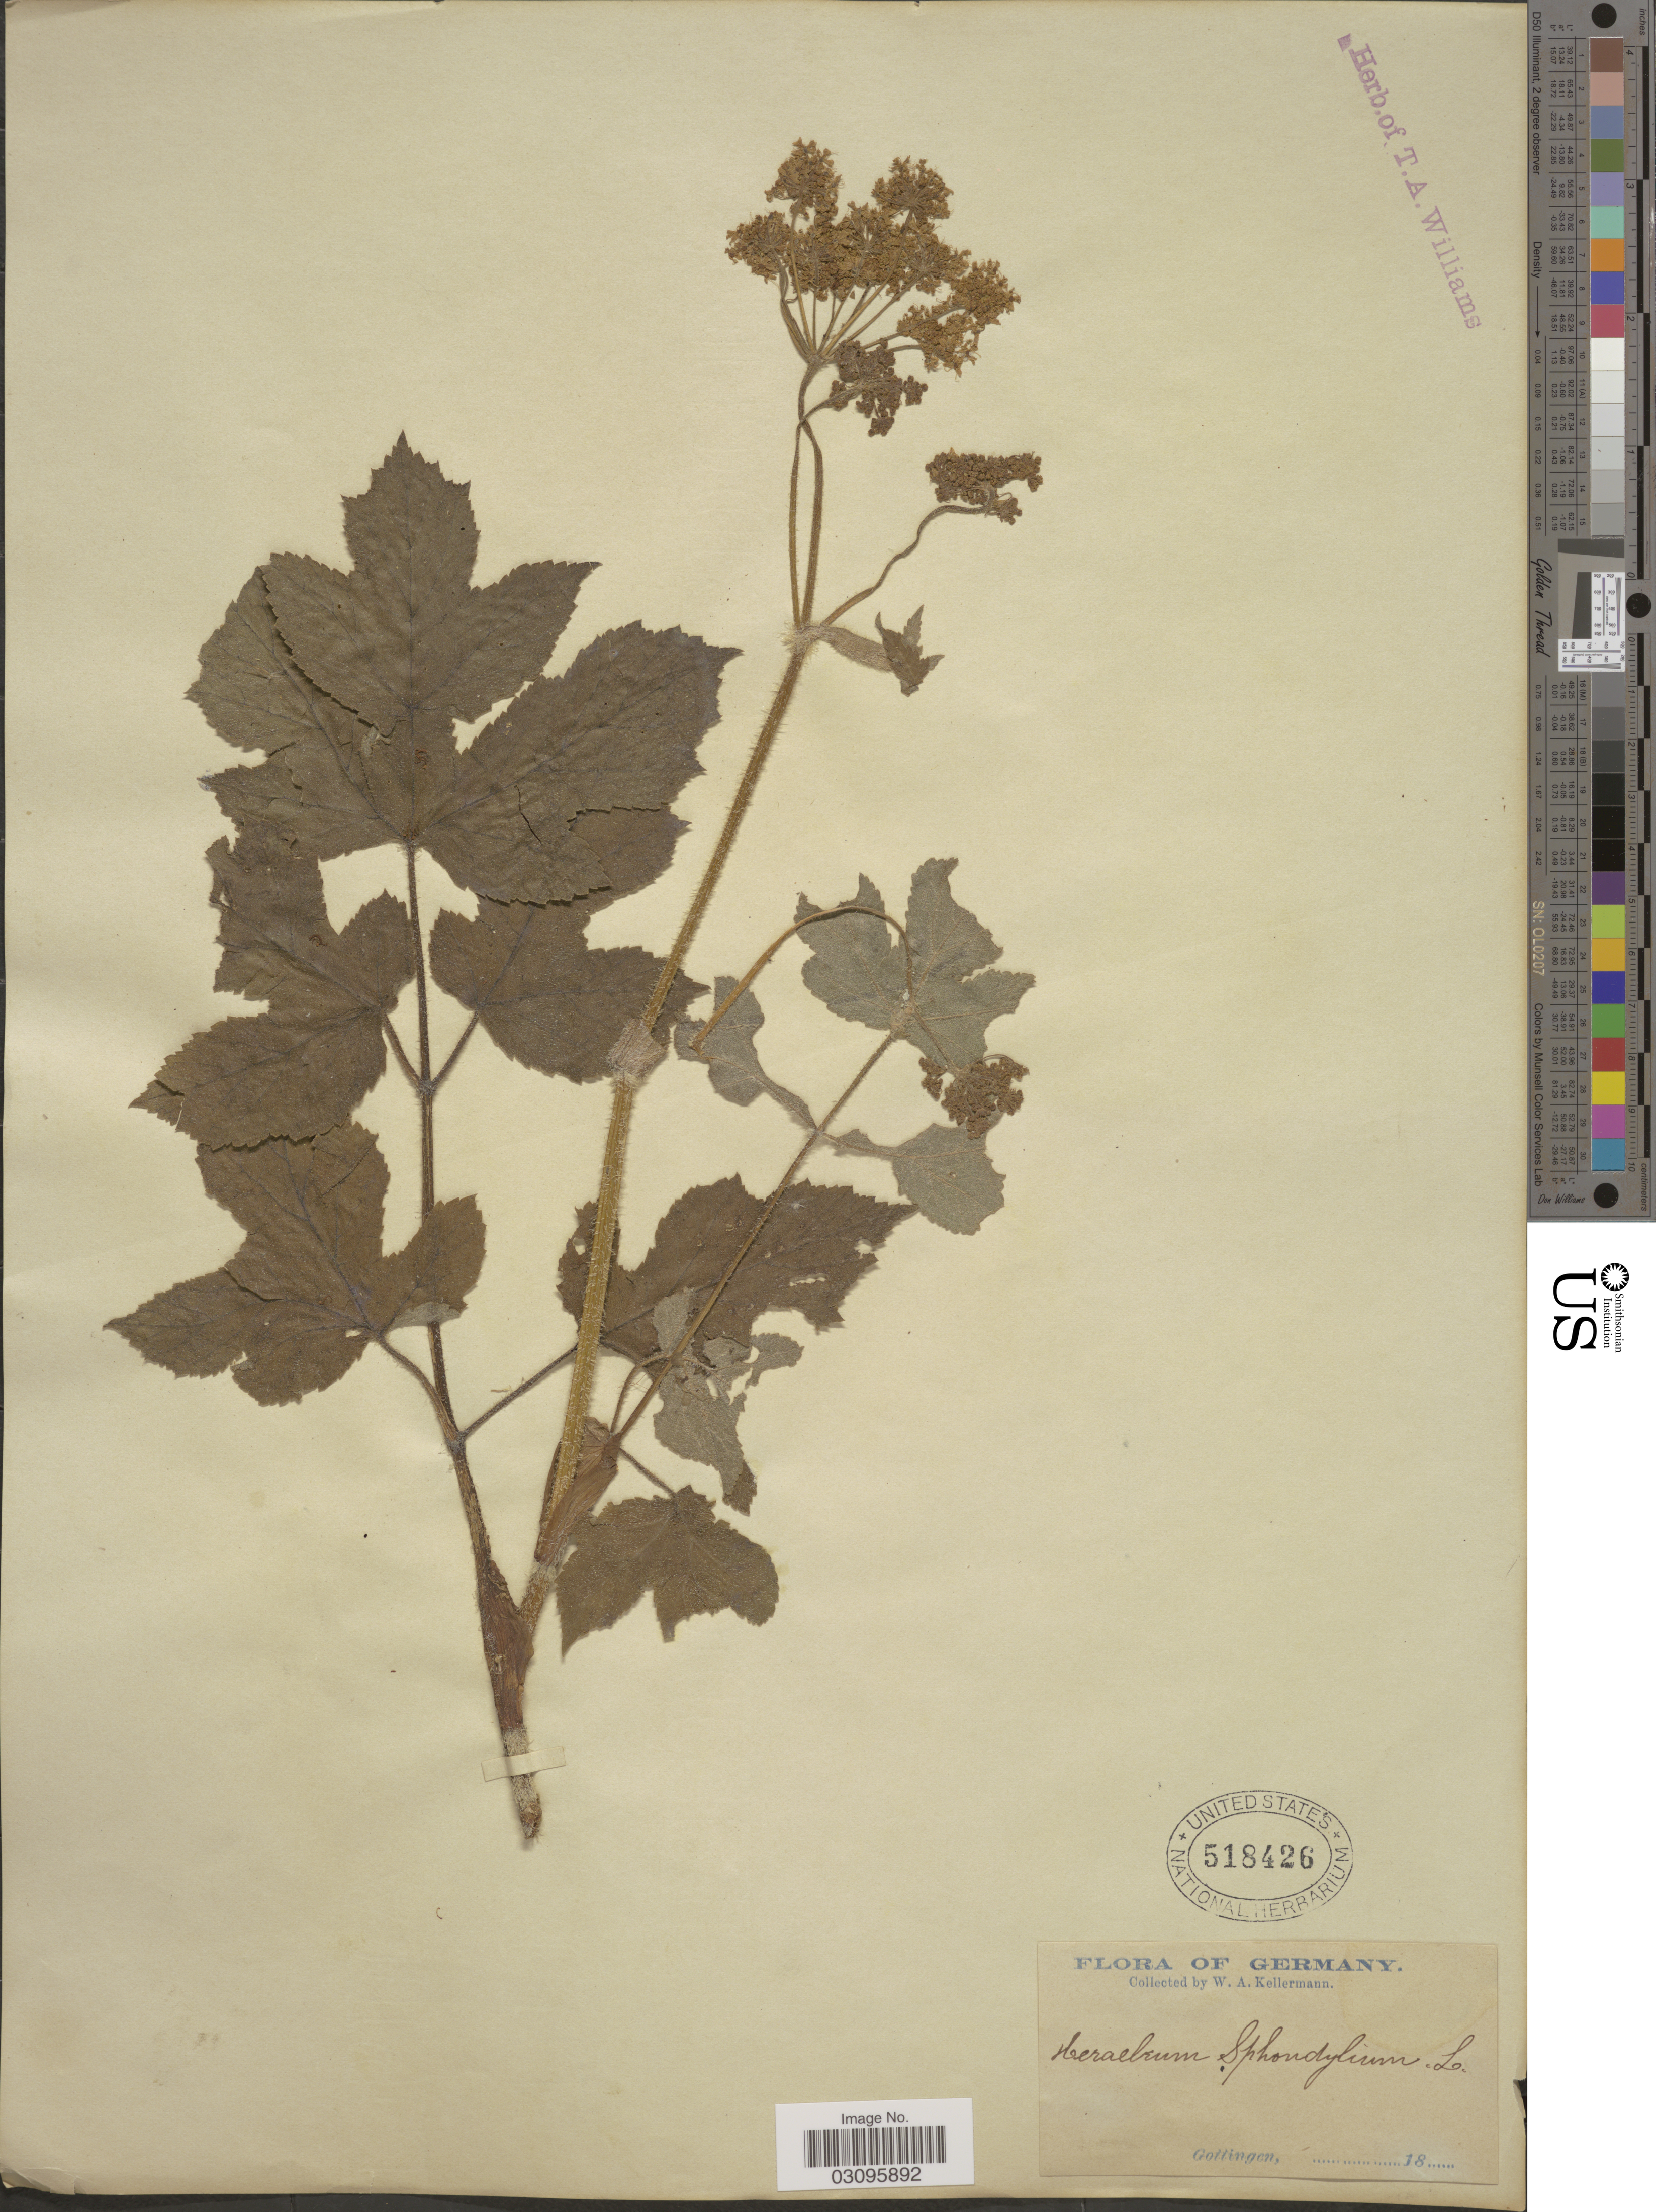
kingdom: Plantae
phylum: Tracheophyta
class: Magnoliopsida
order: Apiales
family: Apiaceae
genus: Heracleum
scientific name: Heracleum sphondylium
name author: L.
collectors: W. Kellerman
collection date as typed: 18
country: Germany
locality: Gottingen.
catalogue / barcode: US 518426